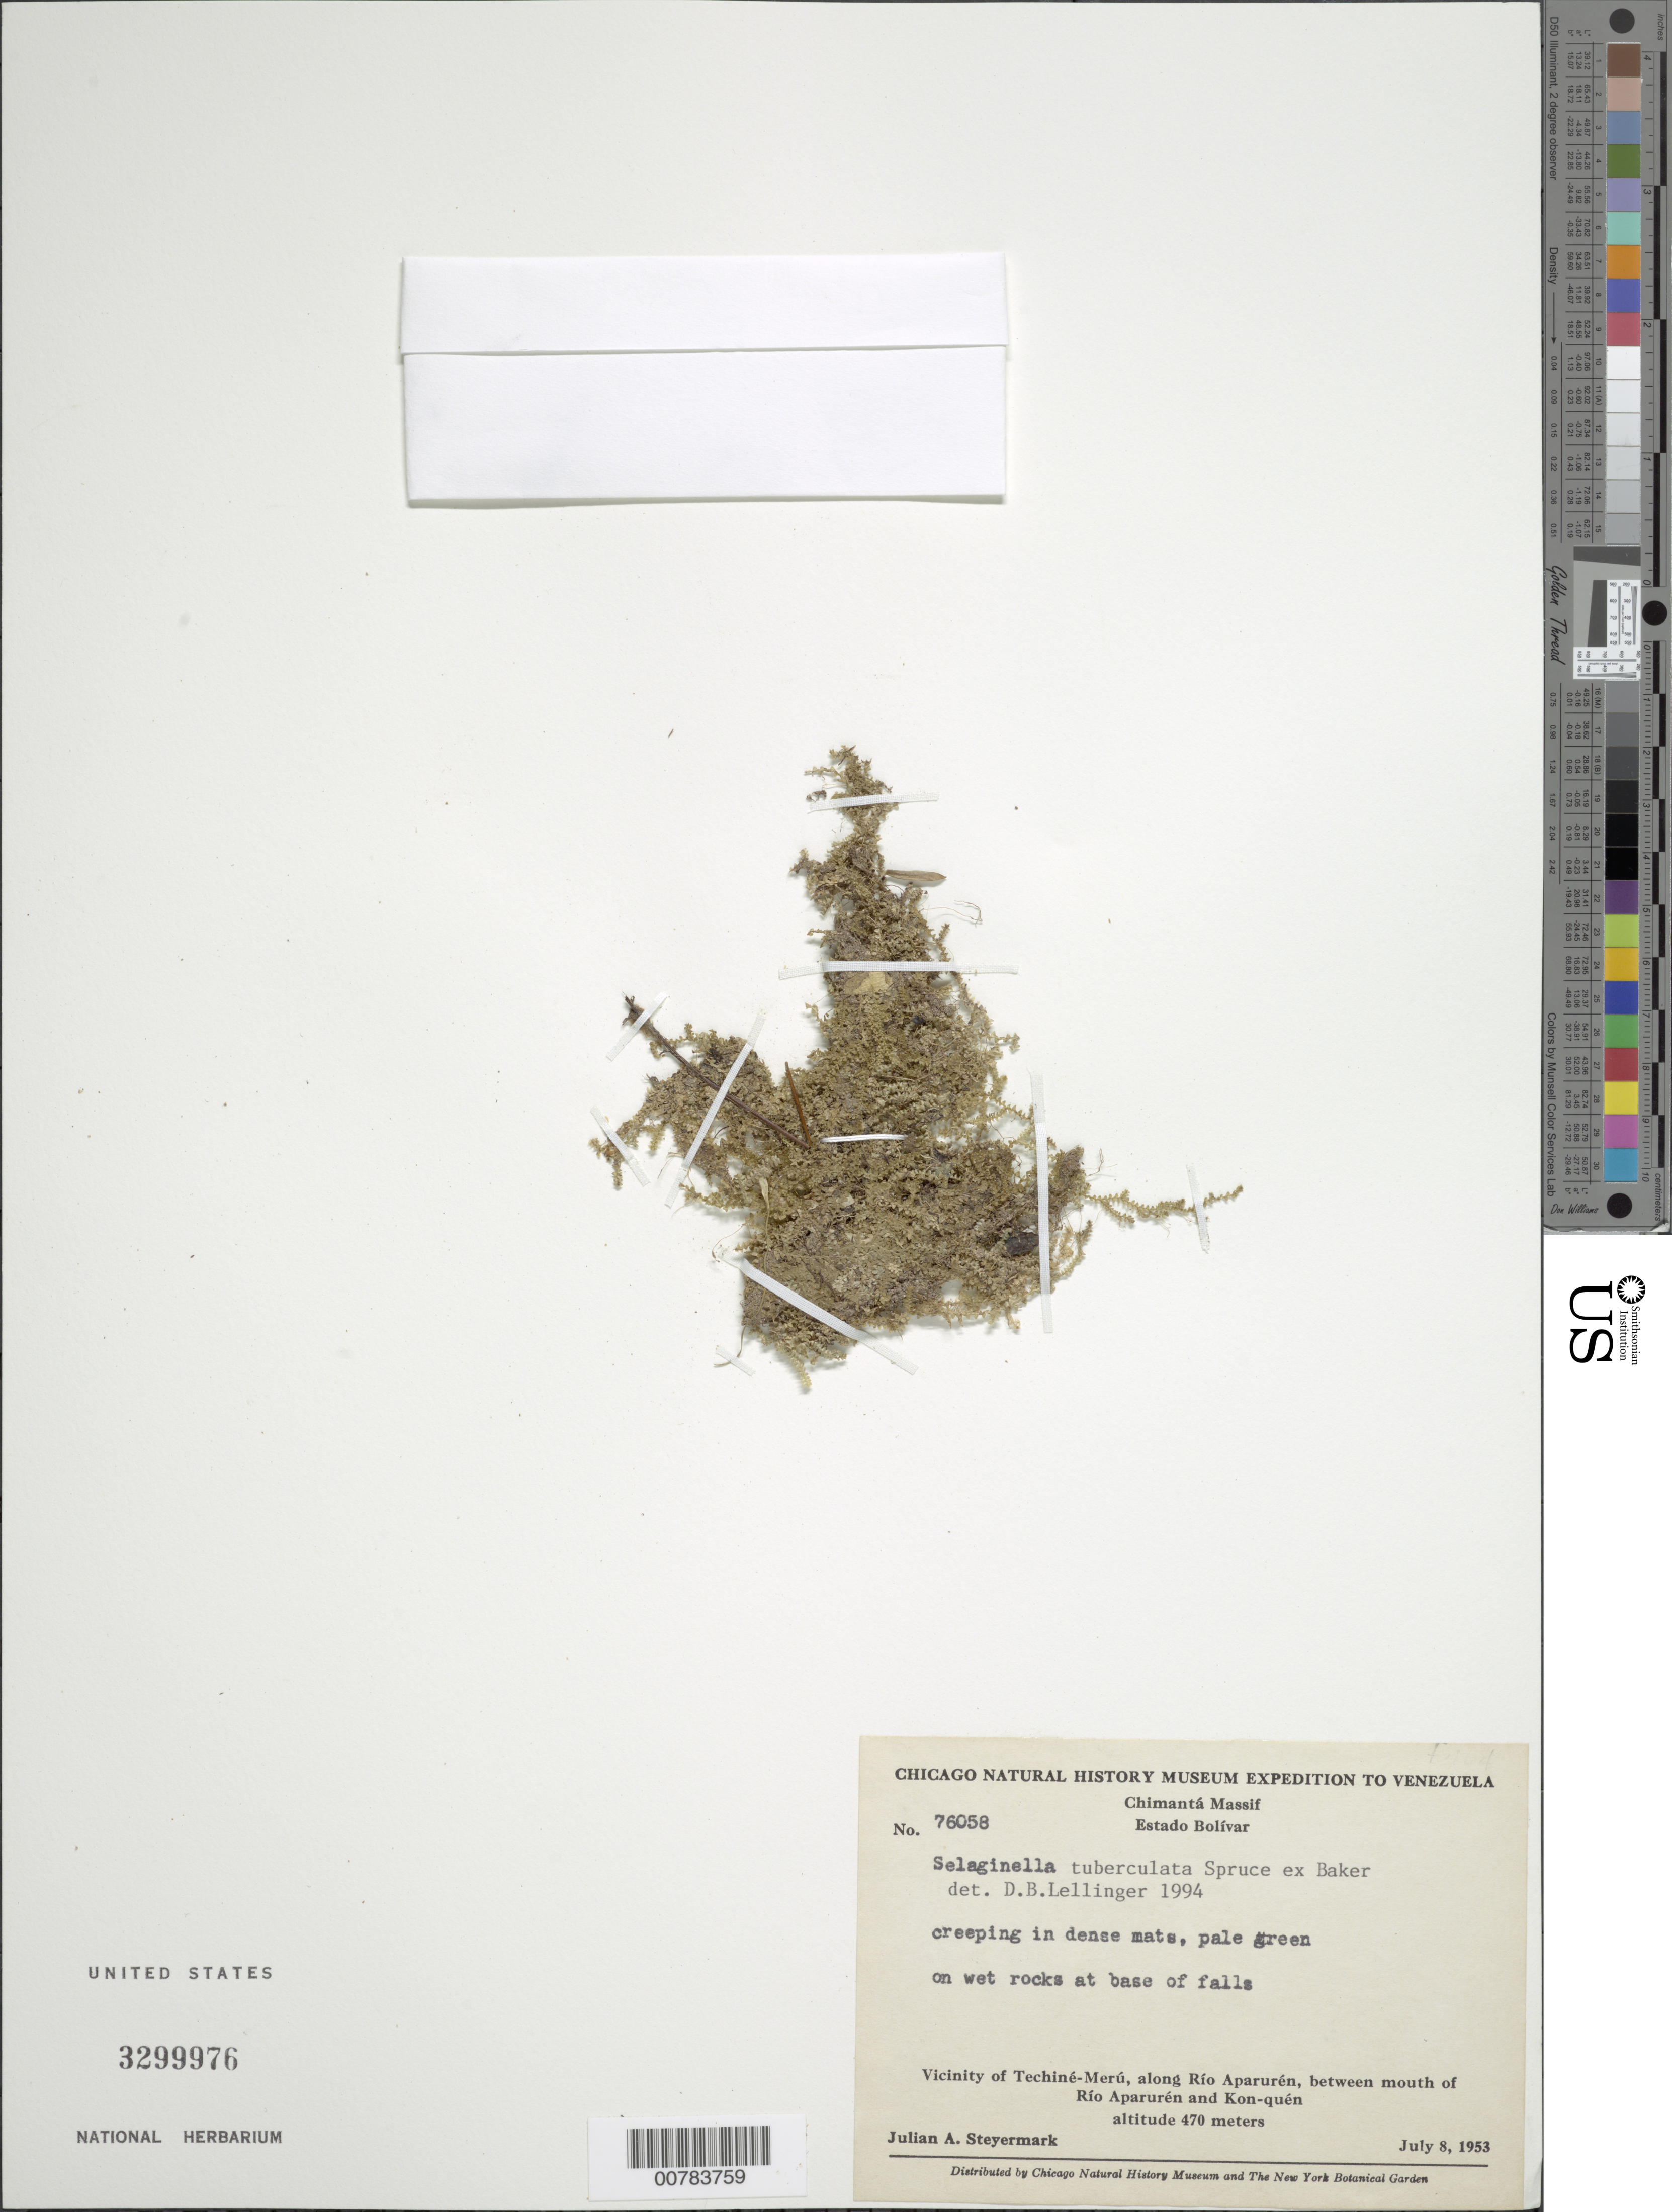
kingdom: Plantae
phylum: Tracheophyta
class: Lycopodiopsida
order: Selaginellales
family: Selaginellaceae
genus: Selaginella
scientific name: Selaginella tuberculata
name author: Spruce ex Baker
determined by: Lellinger, David B., (BOT), Smithsonian Institution - National Museum of Natural History (UNITED STATES)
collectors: J. Steyermark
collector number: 76058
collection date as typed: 8-Jul-53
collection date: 1953-07-08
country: Venezuela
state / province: Bolívar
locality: Chimantá Massif, vicinity of Techiné-Merú, along Río Aparurén, between mouth of Río Aparurén and Kon-quén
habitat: Wet rocks at base of falls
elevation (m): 470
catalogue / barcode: US 3299976